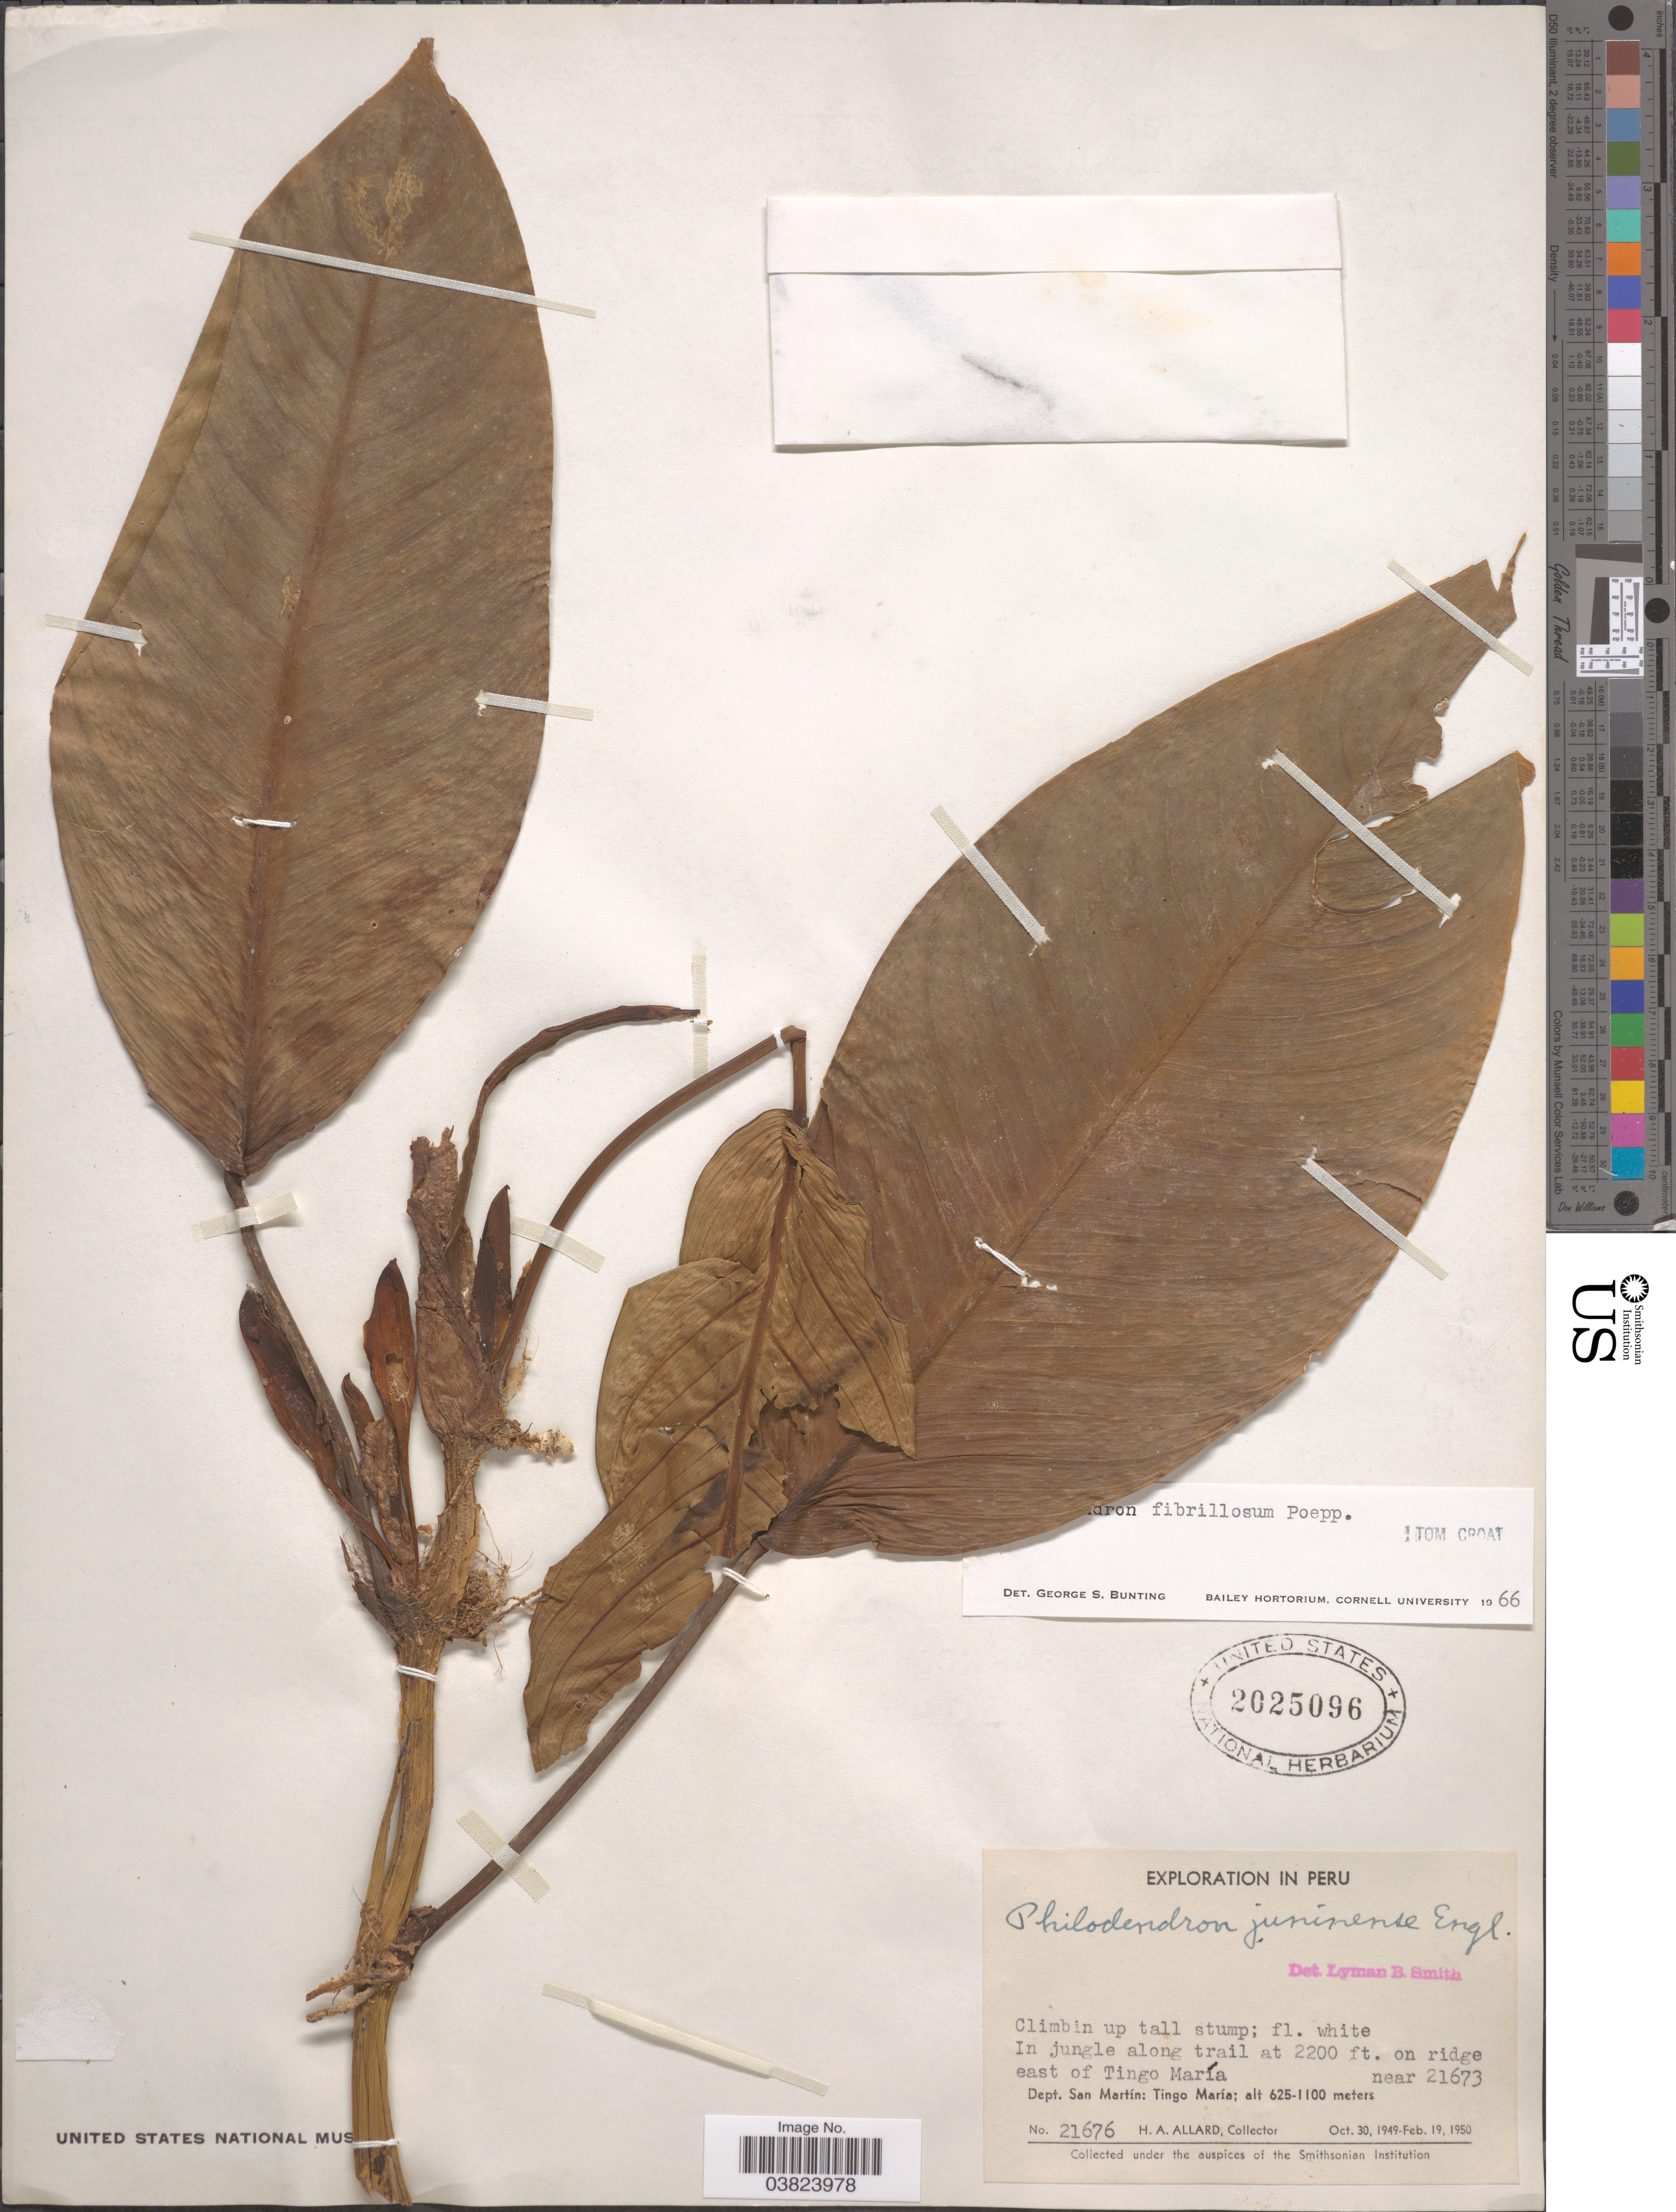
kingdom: Plantae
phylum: Tracheophyta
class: Liliopsida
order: Alismatales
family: Araceae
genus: Philodendron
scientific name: Philodendron fibrillosum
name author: Poepp.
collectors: H. A. Allard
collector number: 21676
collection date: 1949-10-30/1950-02-19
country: Peru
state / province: San Martín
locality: In jungle along trail. On ridge near 21673 east of Tingo María. Dept. San Martín: Tingo María.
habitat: in jungle along trail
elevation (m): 671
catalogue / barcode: US 2025096